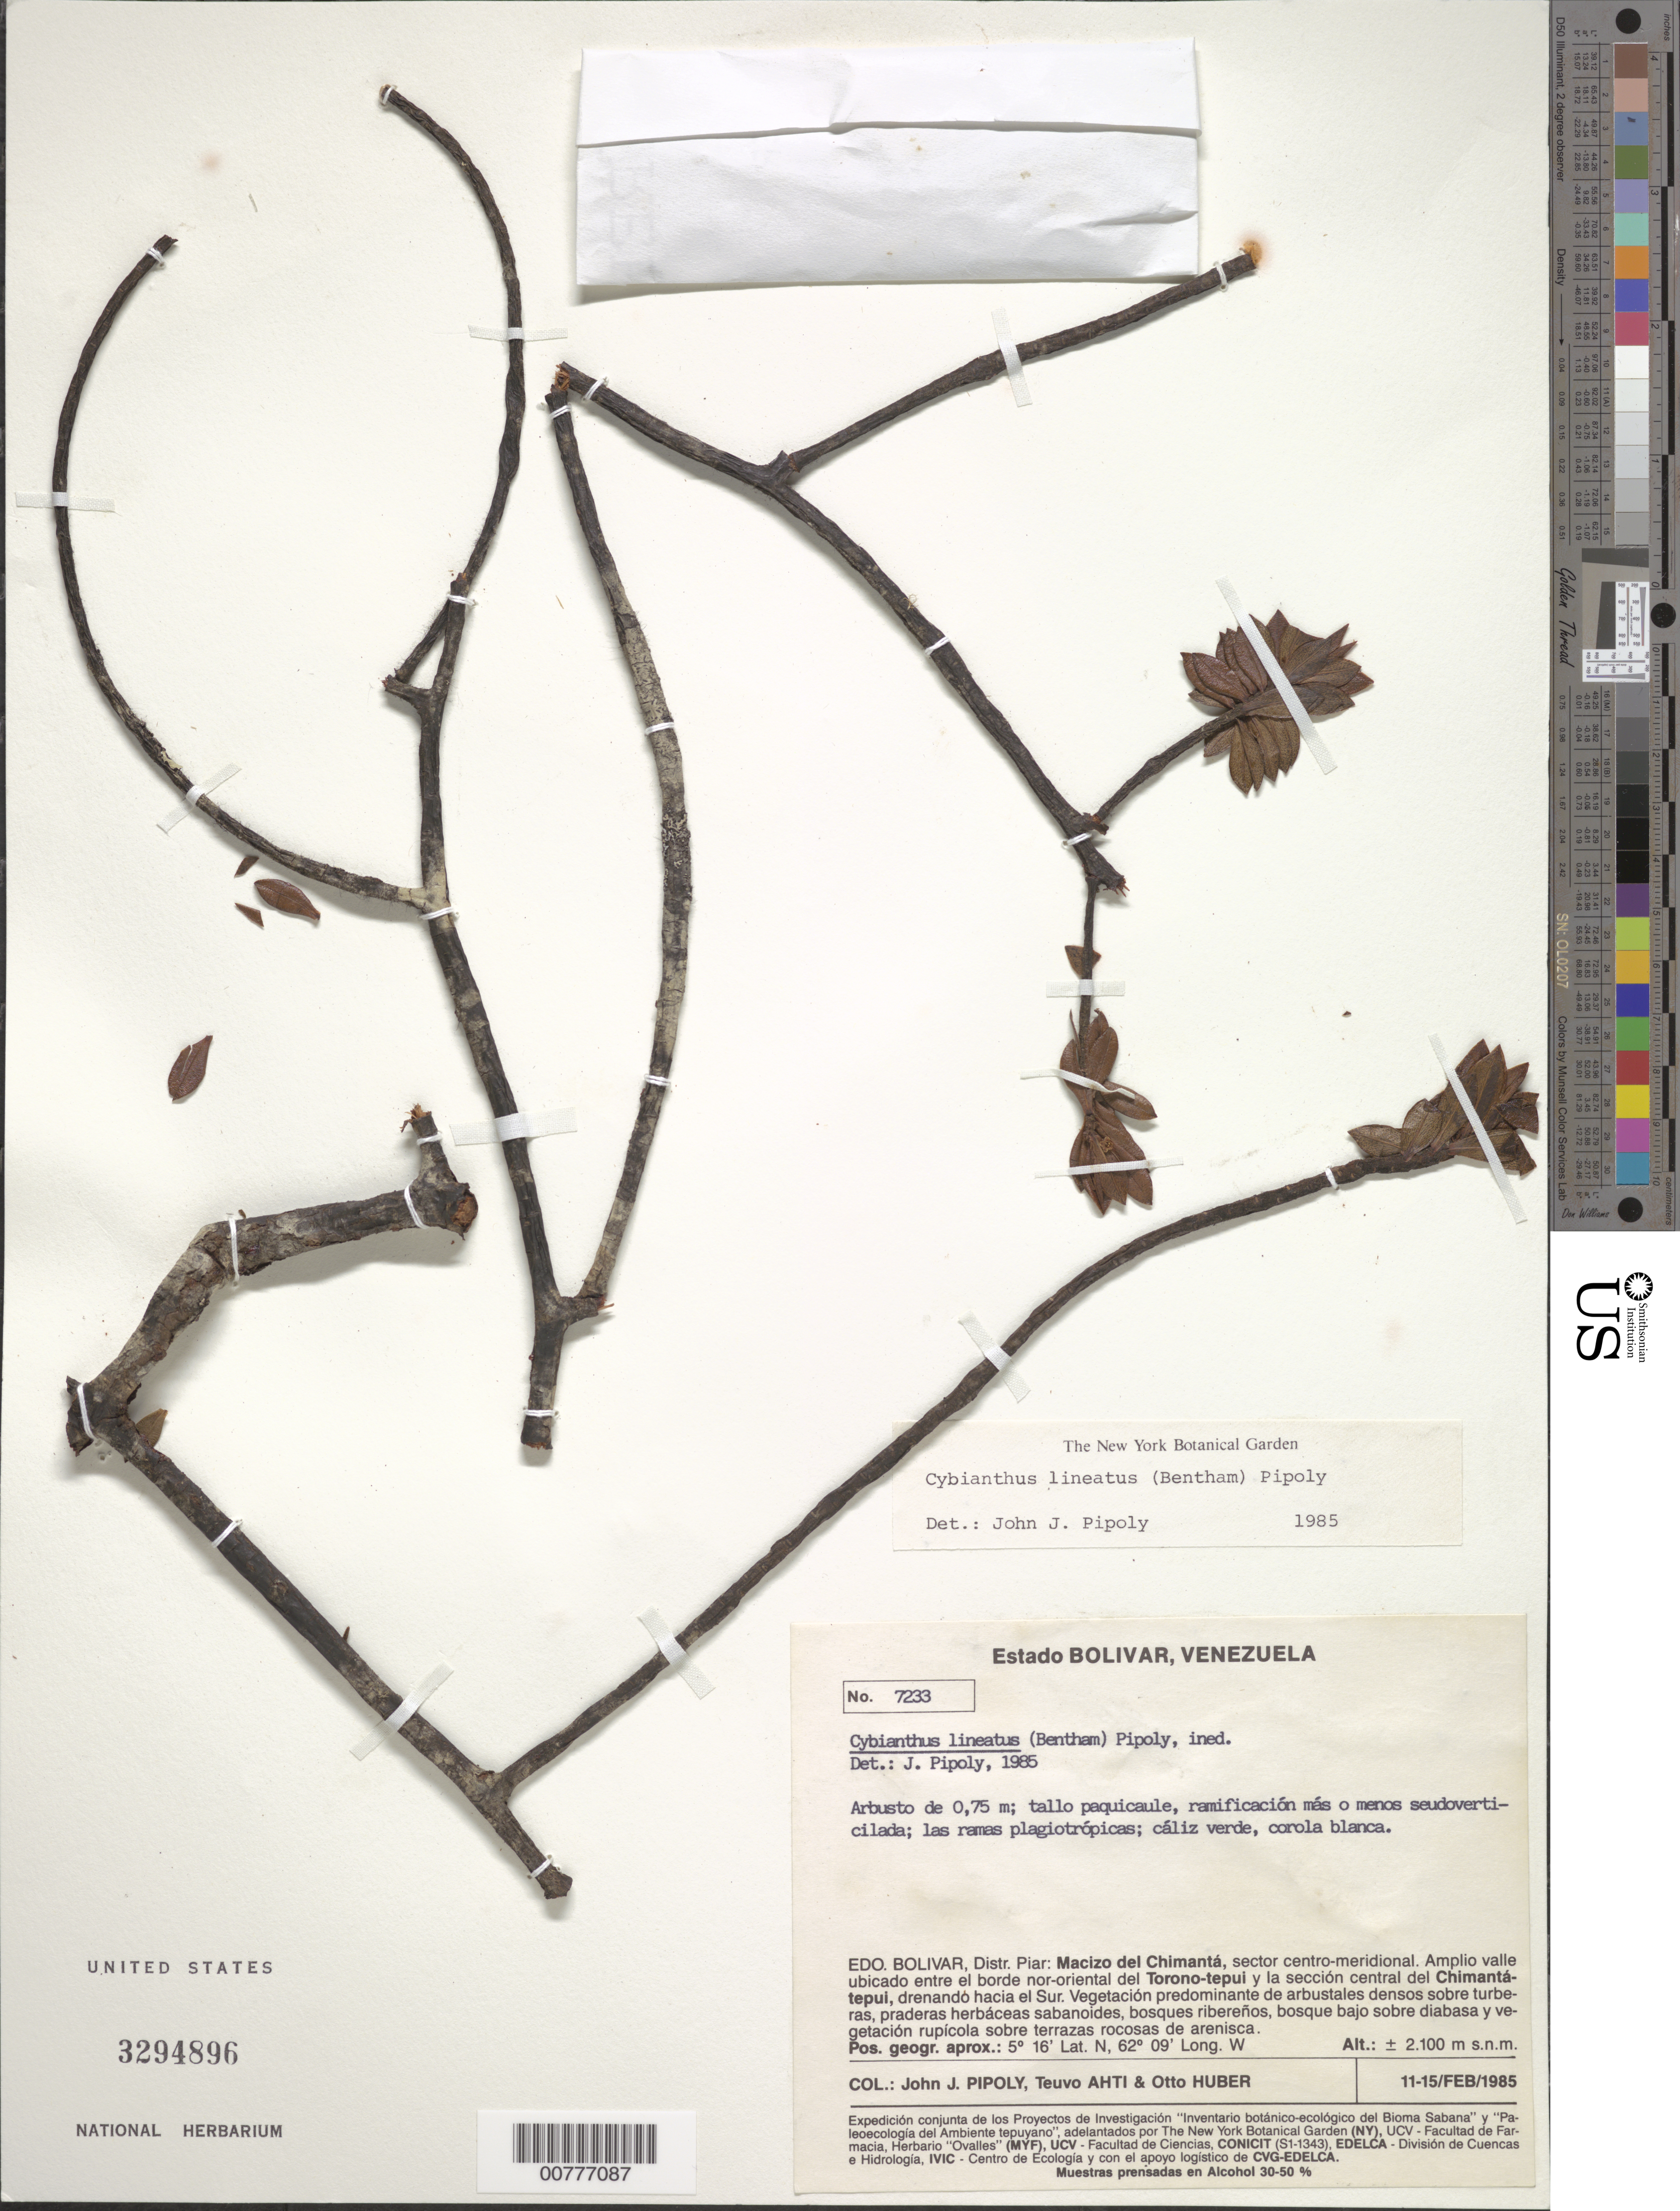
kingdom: Plantae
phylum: Tracheophyta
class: Magnoliopsida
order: Ericales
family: Primulaceae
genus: Cybianthus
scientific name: Cybianthus lineatus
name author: (Benth.) Pipoly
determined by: Pipoly, J. J., III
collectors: J. J. Pipoly, T. T. Ahti & O. Huber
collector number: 7233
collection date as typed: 11-Feb-85 to 15-Feb-85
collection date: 1985-02-11/1985-02-15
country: Venezuela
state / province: Bolívar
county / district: Piar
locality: Macizo del Chimantá, sector centro-meridional; wide valley between the northwest side of the Torono-tepuí and the middle section of the Chimantá-tepuí, draining from the south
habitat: Vegetación predominante de arbustales denso sobre turberas, praderas herbáceas sabanoides, bosques ribereños, bosque bajo sobre diabasa y vegetat…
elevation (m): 2100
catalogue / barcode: US 3294896